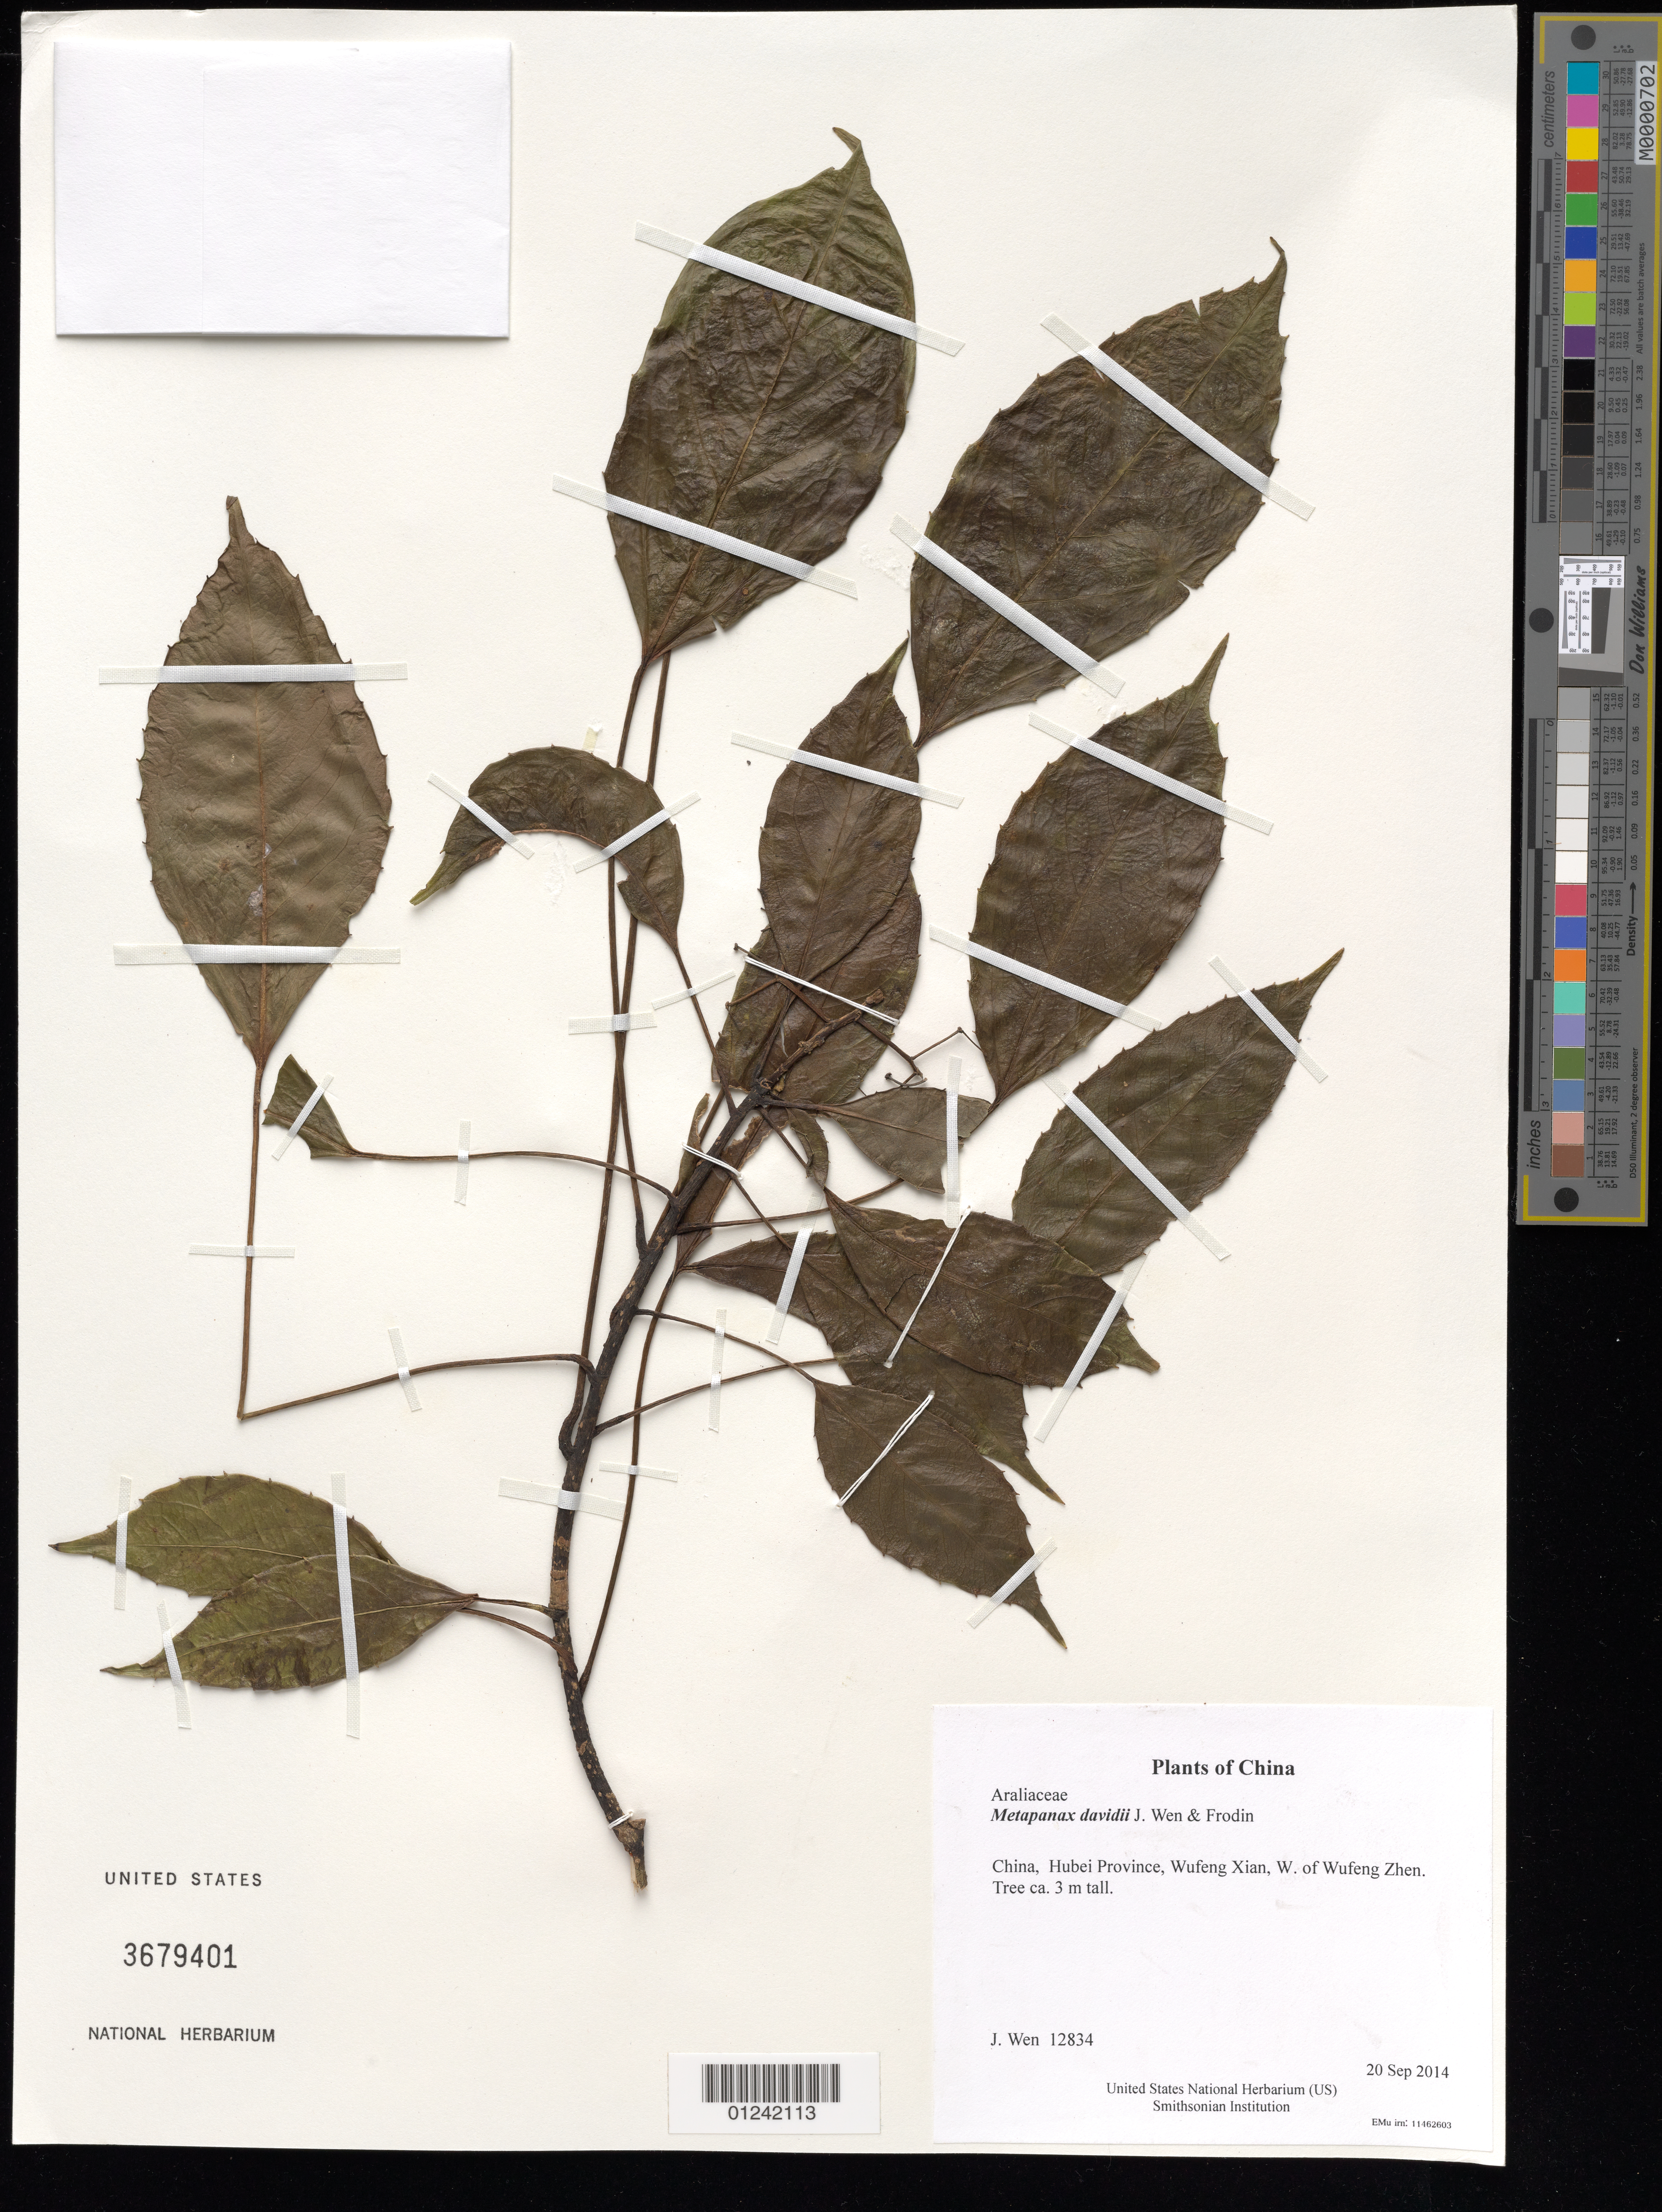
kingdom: Plantae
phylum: Tracheophyta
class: Magnoliopsida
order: Apiales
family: Araliaceae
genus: Metapanax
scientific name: Metapanax davidii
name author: J. Wen & Frodin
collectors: J. Wen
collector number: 12834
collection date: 2014-09-20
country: China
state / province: Hubei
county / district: Wufeng Xian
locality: W. of Wufeng Zhen.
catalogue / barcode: US 3679401